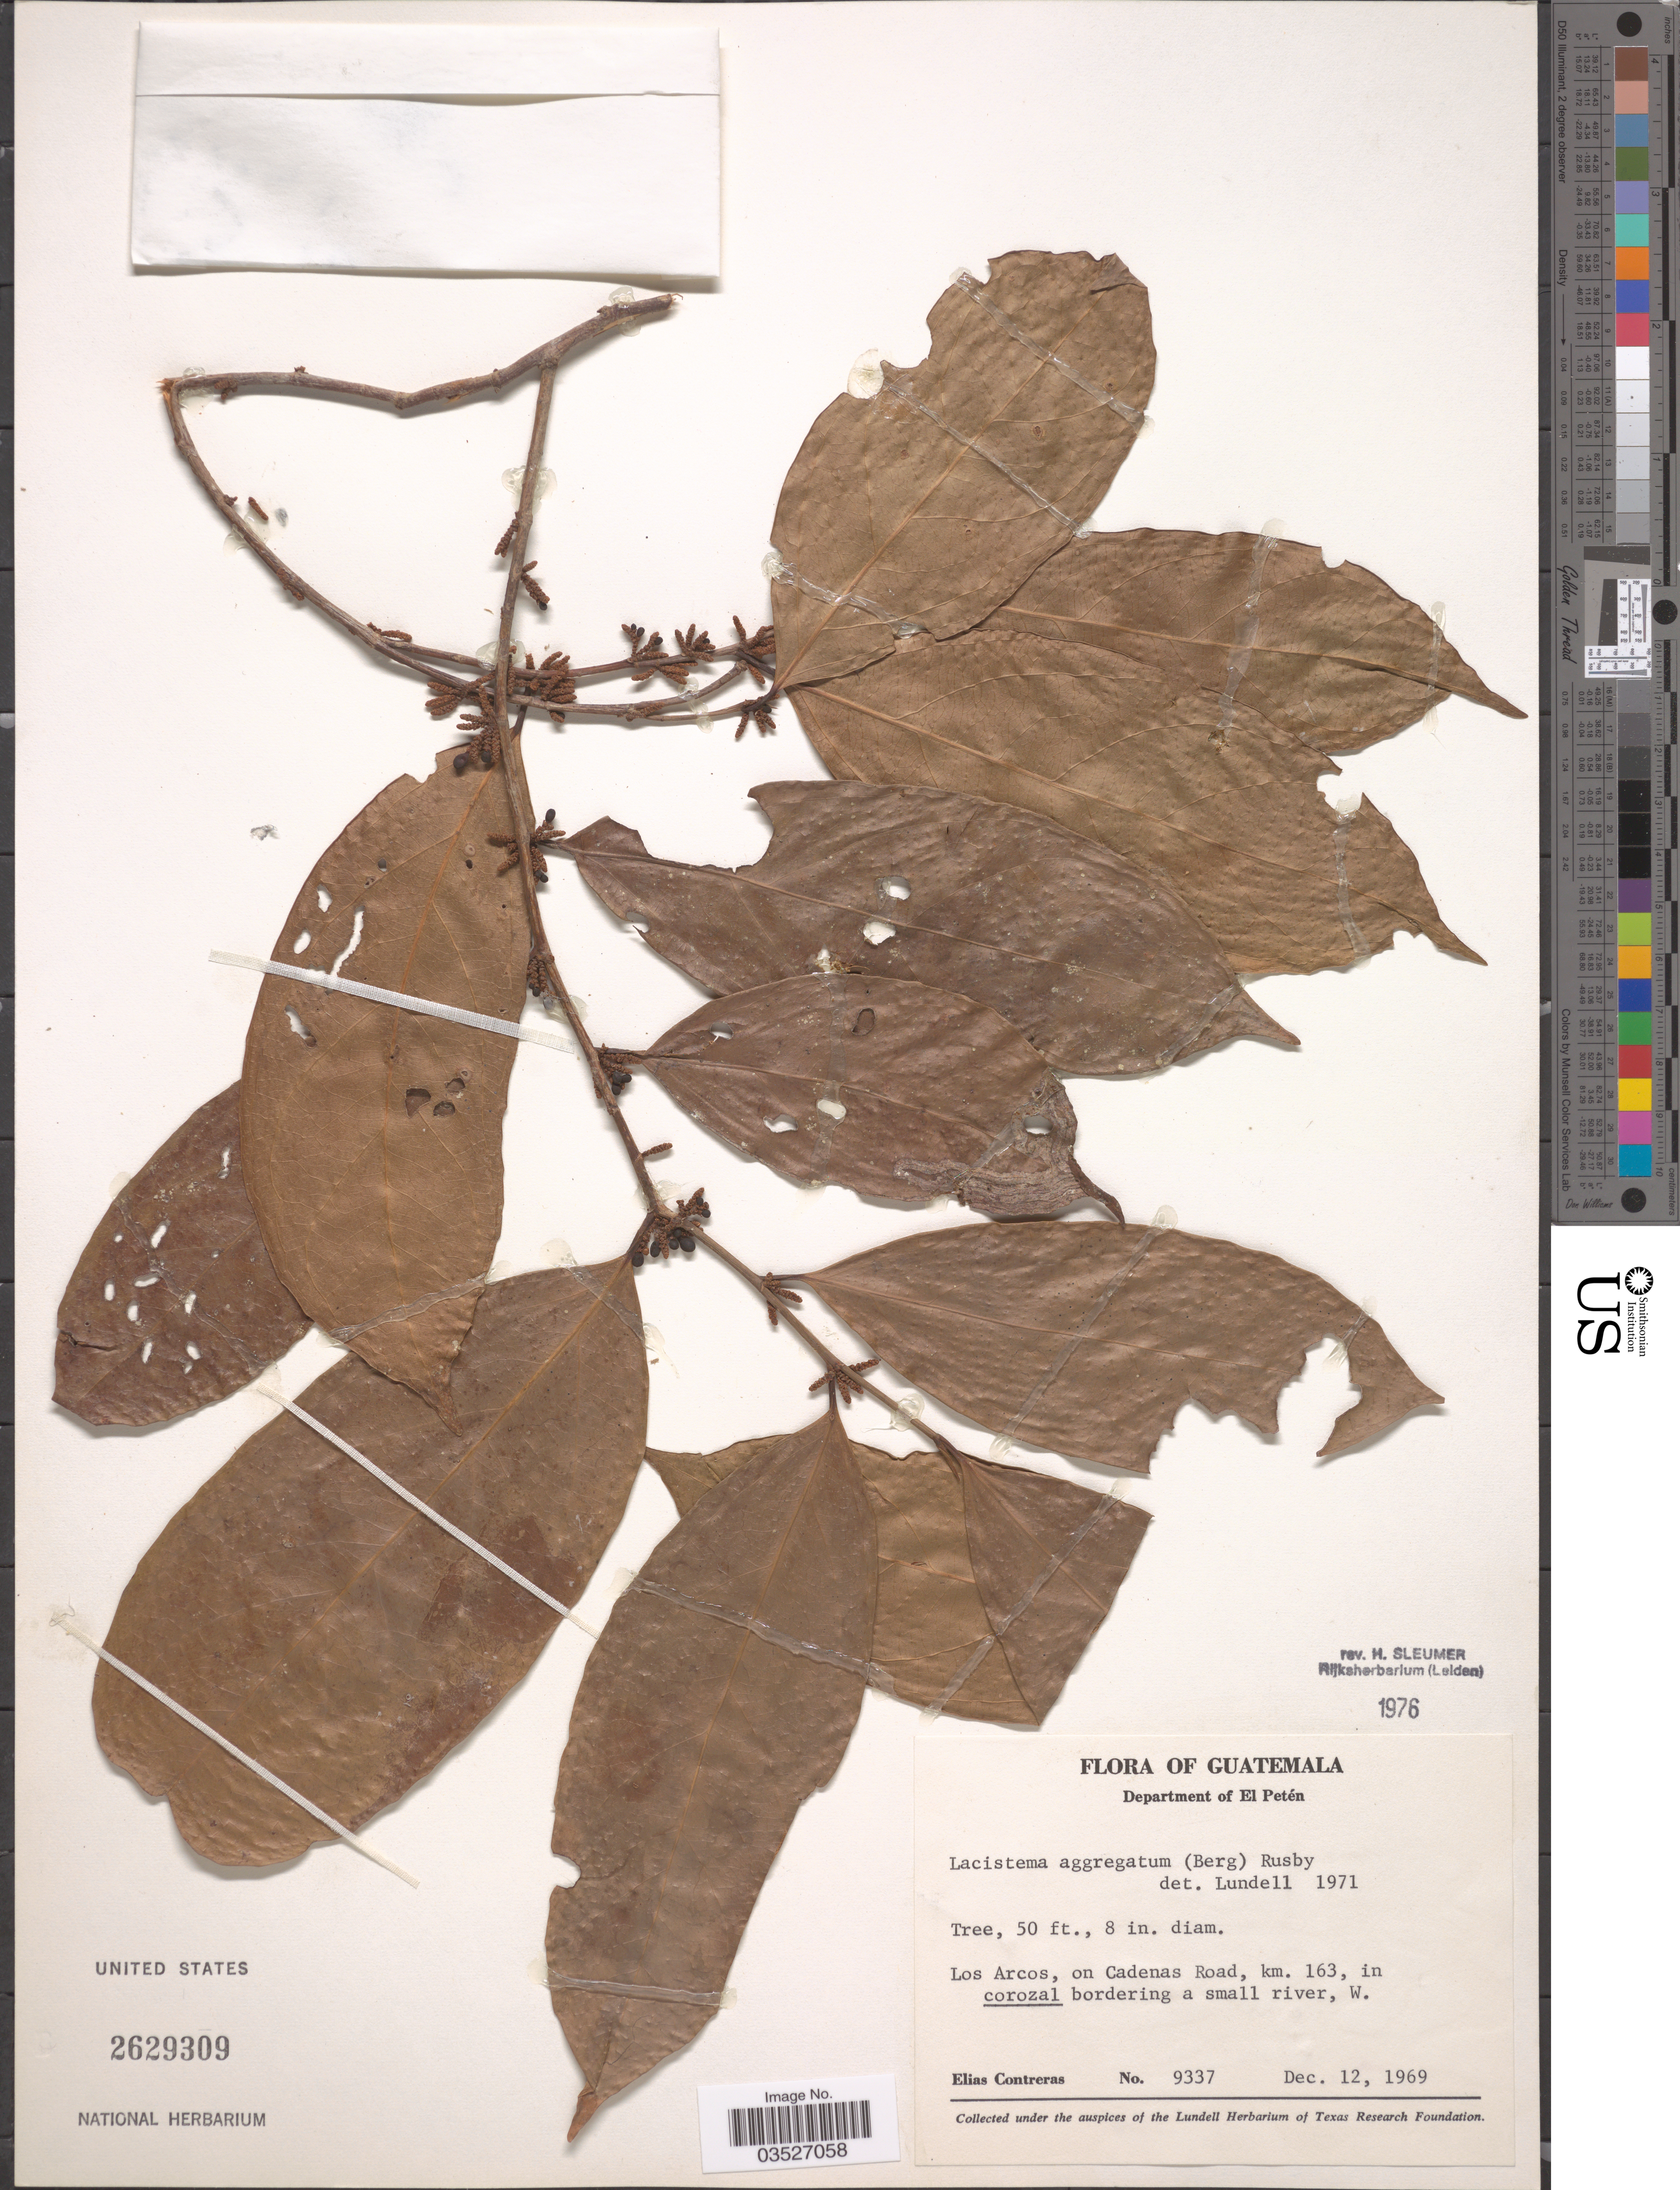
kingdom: Plantae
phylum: Tracheophyta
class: Magnoliopsida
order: Malpighiales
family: Lacistemataceae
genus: Lacistema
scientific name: Lacistema aggregatum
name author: (P.J. Bergius) Rusby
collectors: E. Contreras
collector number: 9337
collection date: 1969-12-12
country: Guatemala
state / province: El Petén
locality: Department El Petén. Los Arcos, on Cadenas Road, km. 163, in corozal bordering a small river, W.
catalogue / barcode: US 2629309